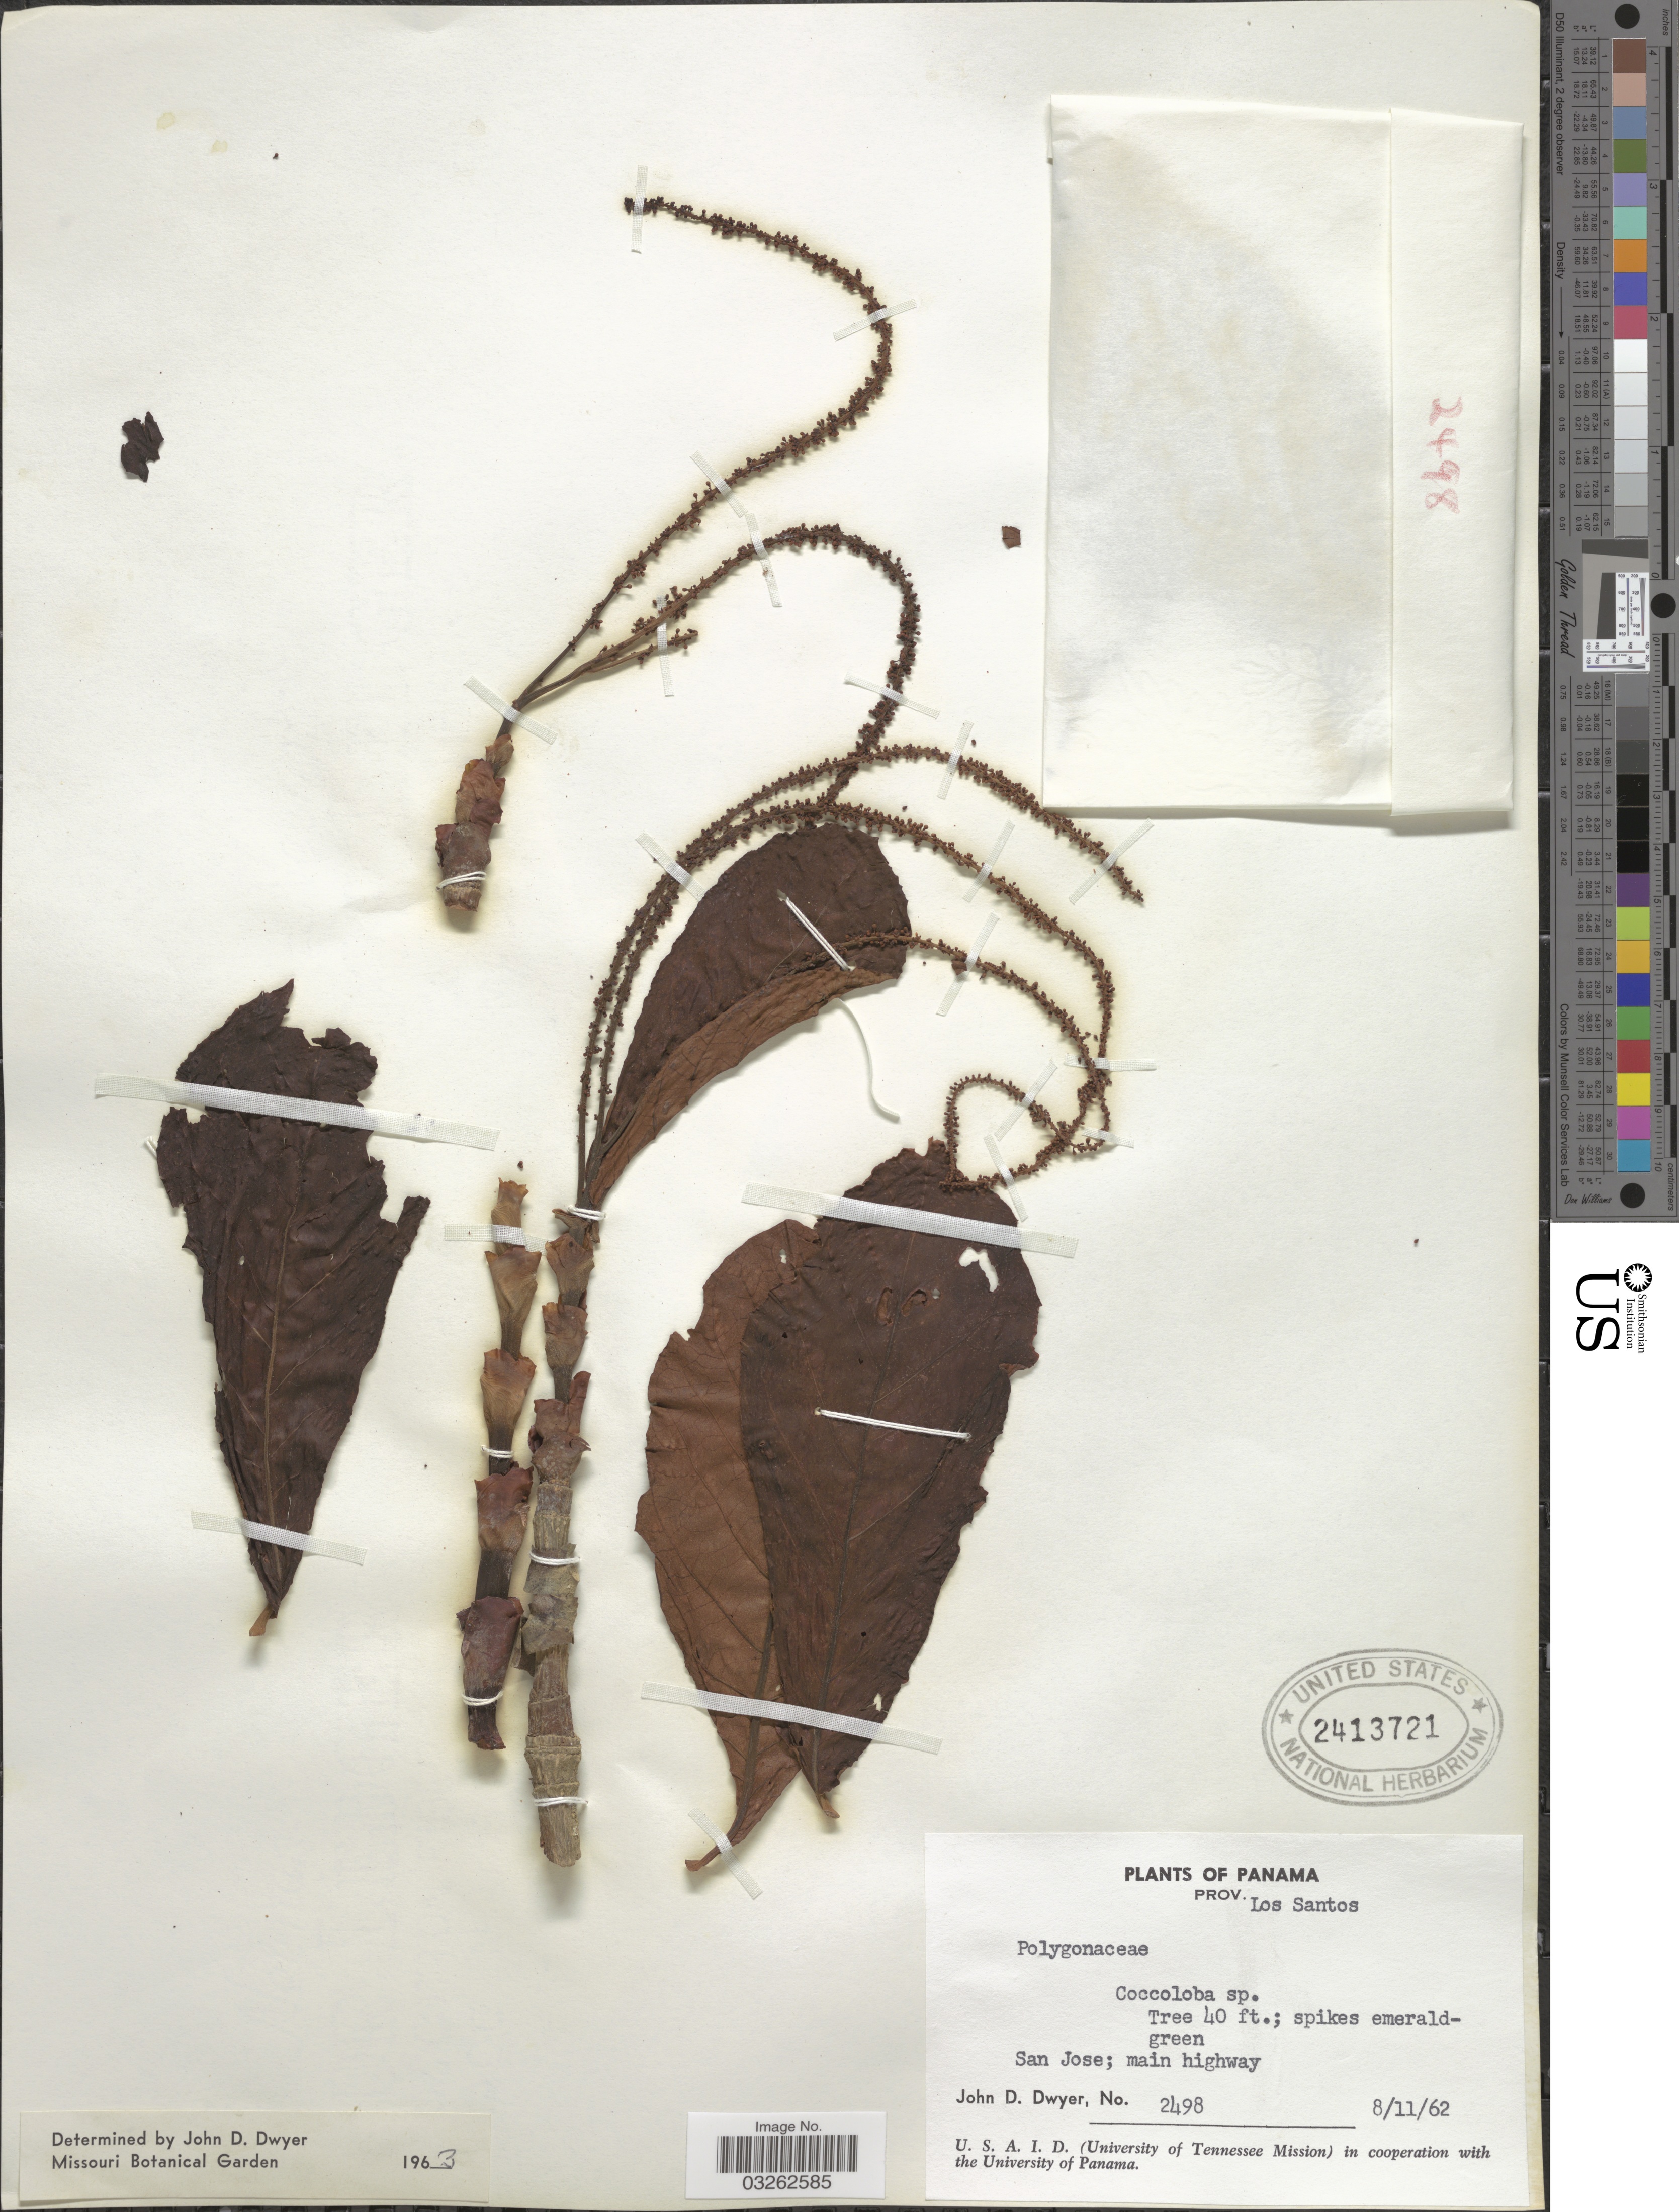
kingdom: Plantae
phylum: Tracheophyta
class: Magnoliopsida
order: Caryophyllales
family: Polygonaceae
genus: Coccoloba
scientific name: Coccoloba barbadensis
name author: Jacq.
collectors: J. D. Dwyer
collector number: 2498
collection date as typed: Transcribed d/m/y: 8/11/62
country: Panama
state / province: Los Santos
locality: San Jose; main highway.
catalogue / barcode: US 2413721